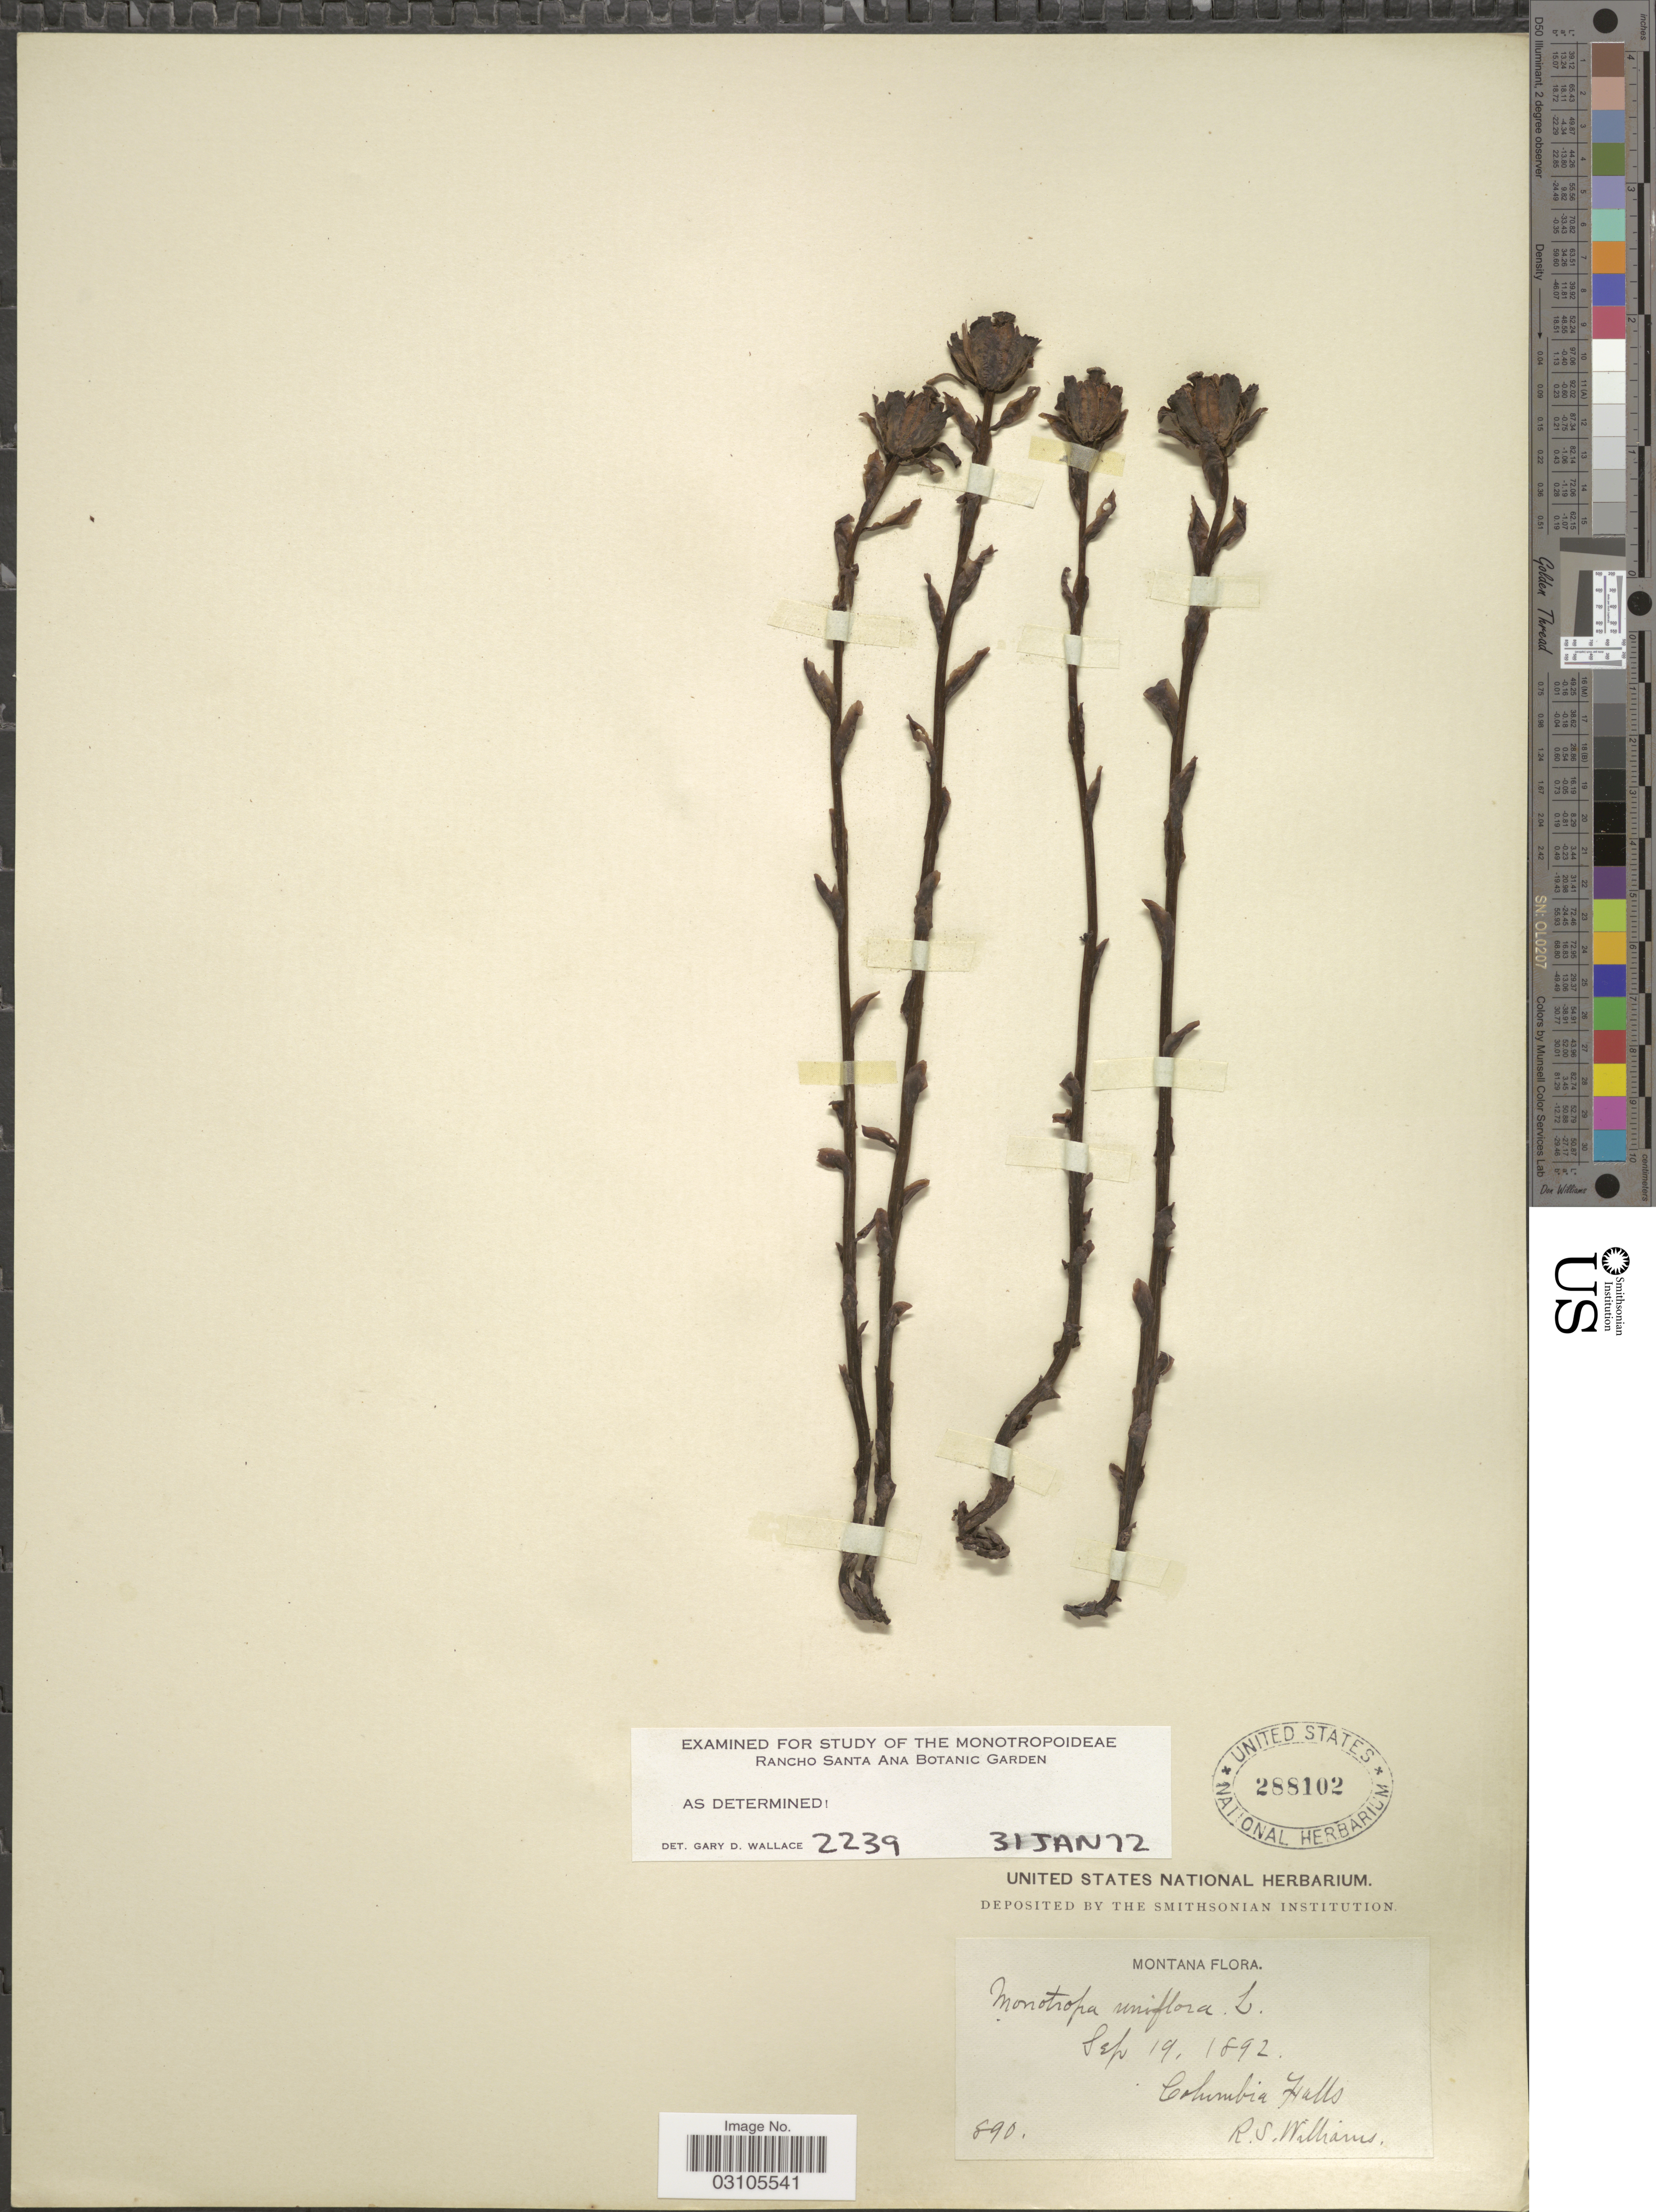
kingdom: Plantae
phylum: Tracheophyta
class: Magnoliopsida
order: Ericales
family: Ericaceae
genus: Monotropa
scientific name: Monotropa uniflora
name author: L.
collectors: R. S. Williams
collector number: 890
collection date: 1892-09-19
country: United States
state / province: Montana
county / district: Flathead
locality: Columbia Falls.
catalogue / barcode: US 288102